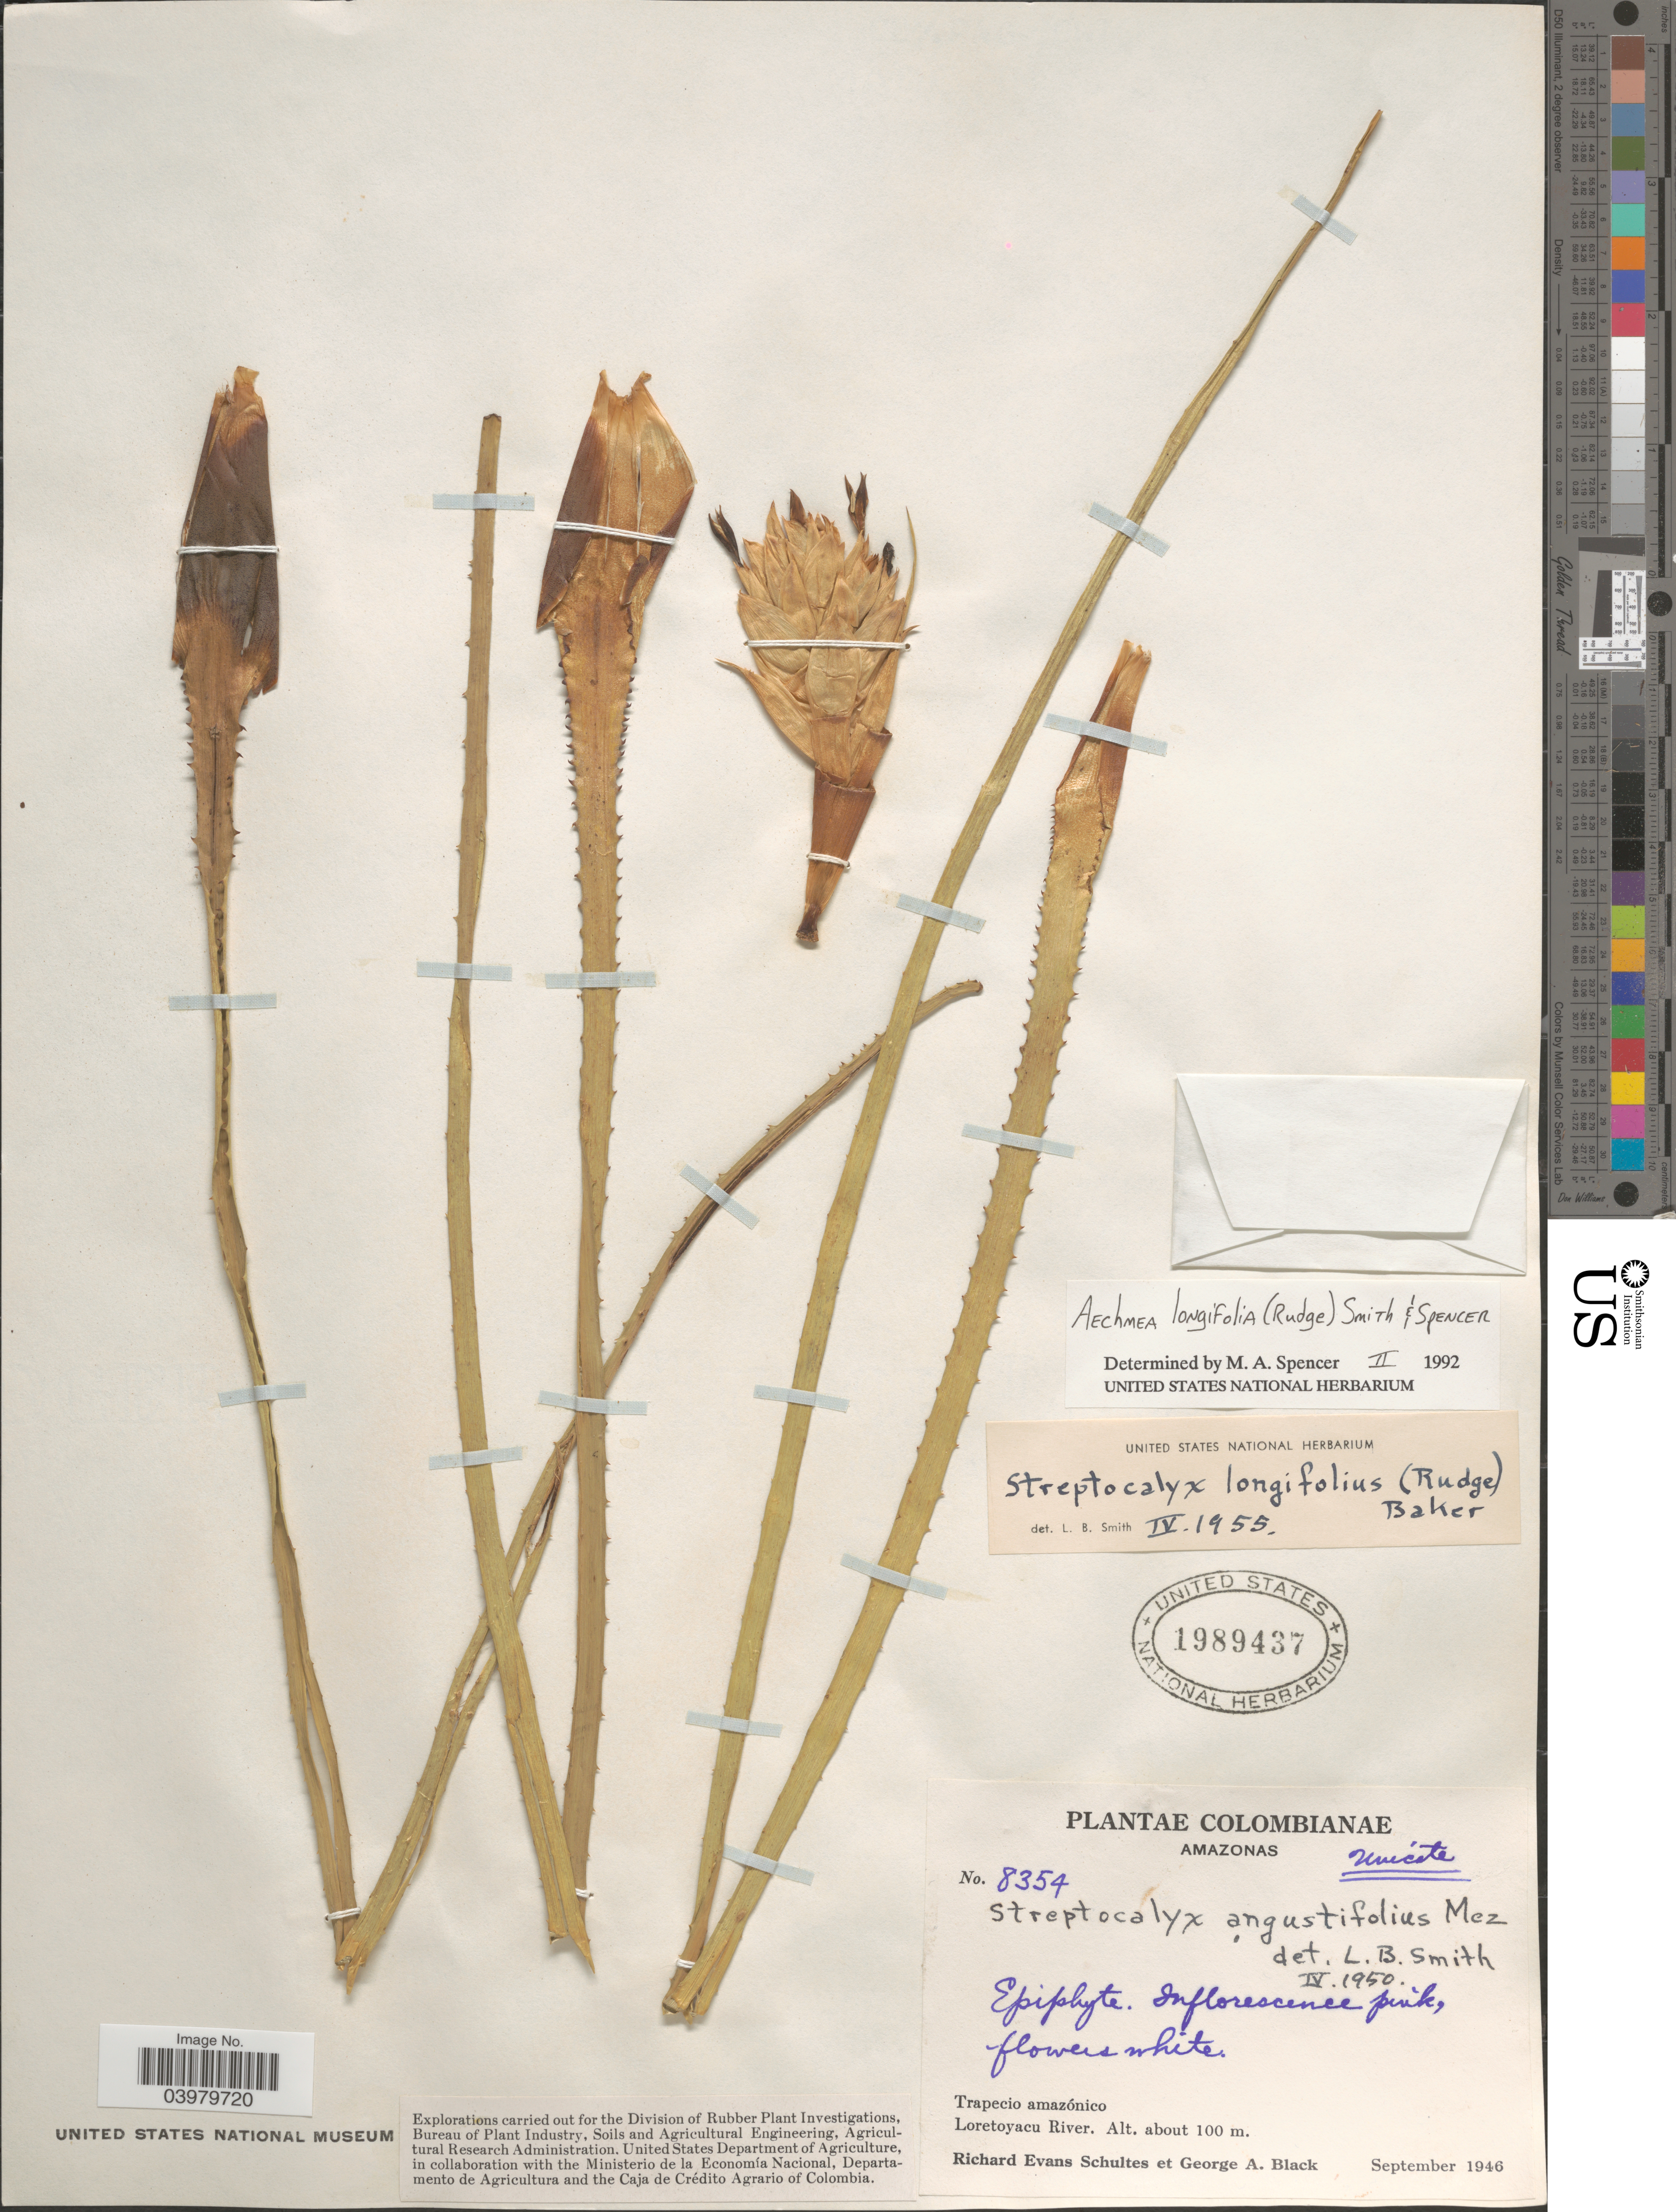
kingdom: Plantae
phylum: Tracheophyta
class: Liliopsida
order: Poales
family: Bromeliaceae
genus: Aechmea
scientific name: Aechmea longifolia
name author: (Rudge) L.B. Sm. & M.A. Spencer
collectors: R. E. Schultes & G. A. Black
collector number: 8354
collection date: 1946-09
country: Colombia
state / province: Amazônas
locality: Trapecio amazónico. Loretoyacu River.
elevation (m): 100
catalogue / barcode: US 1989437